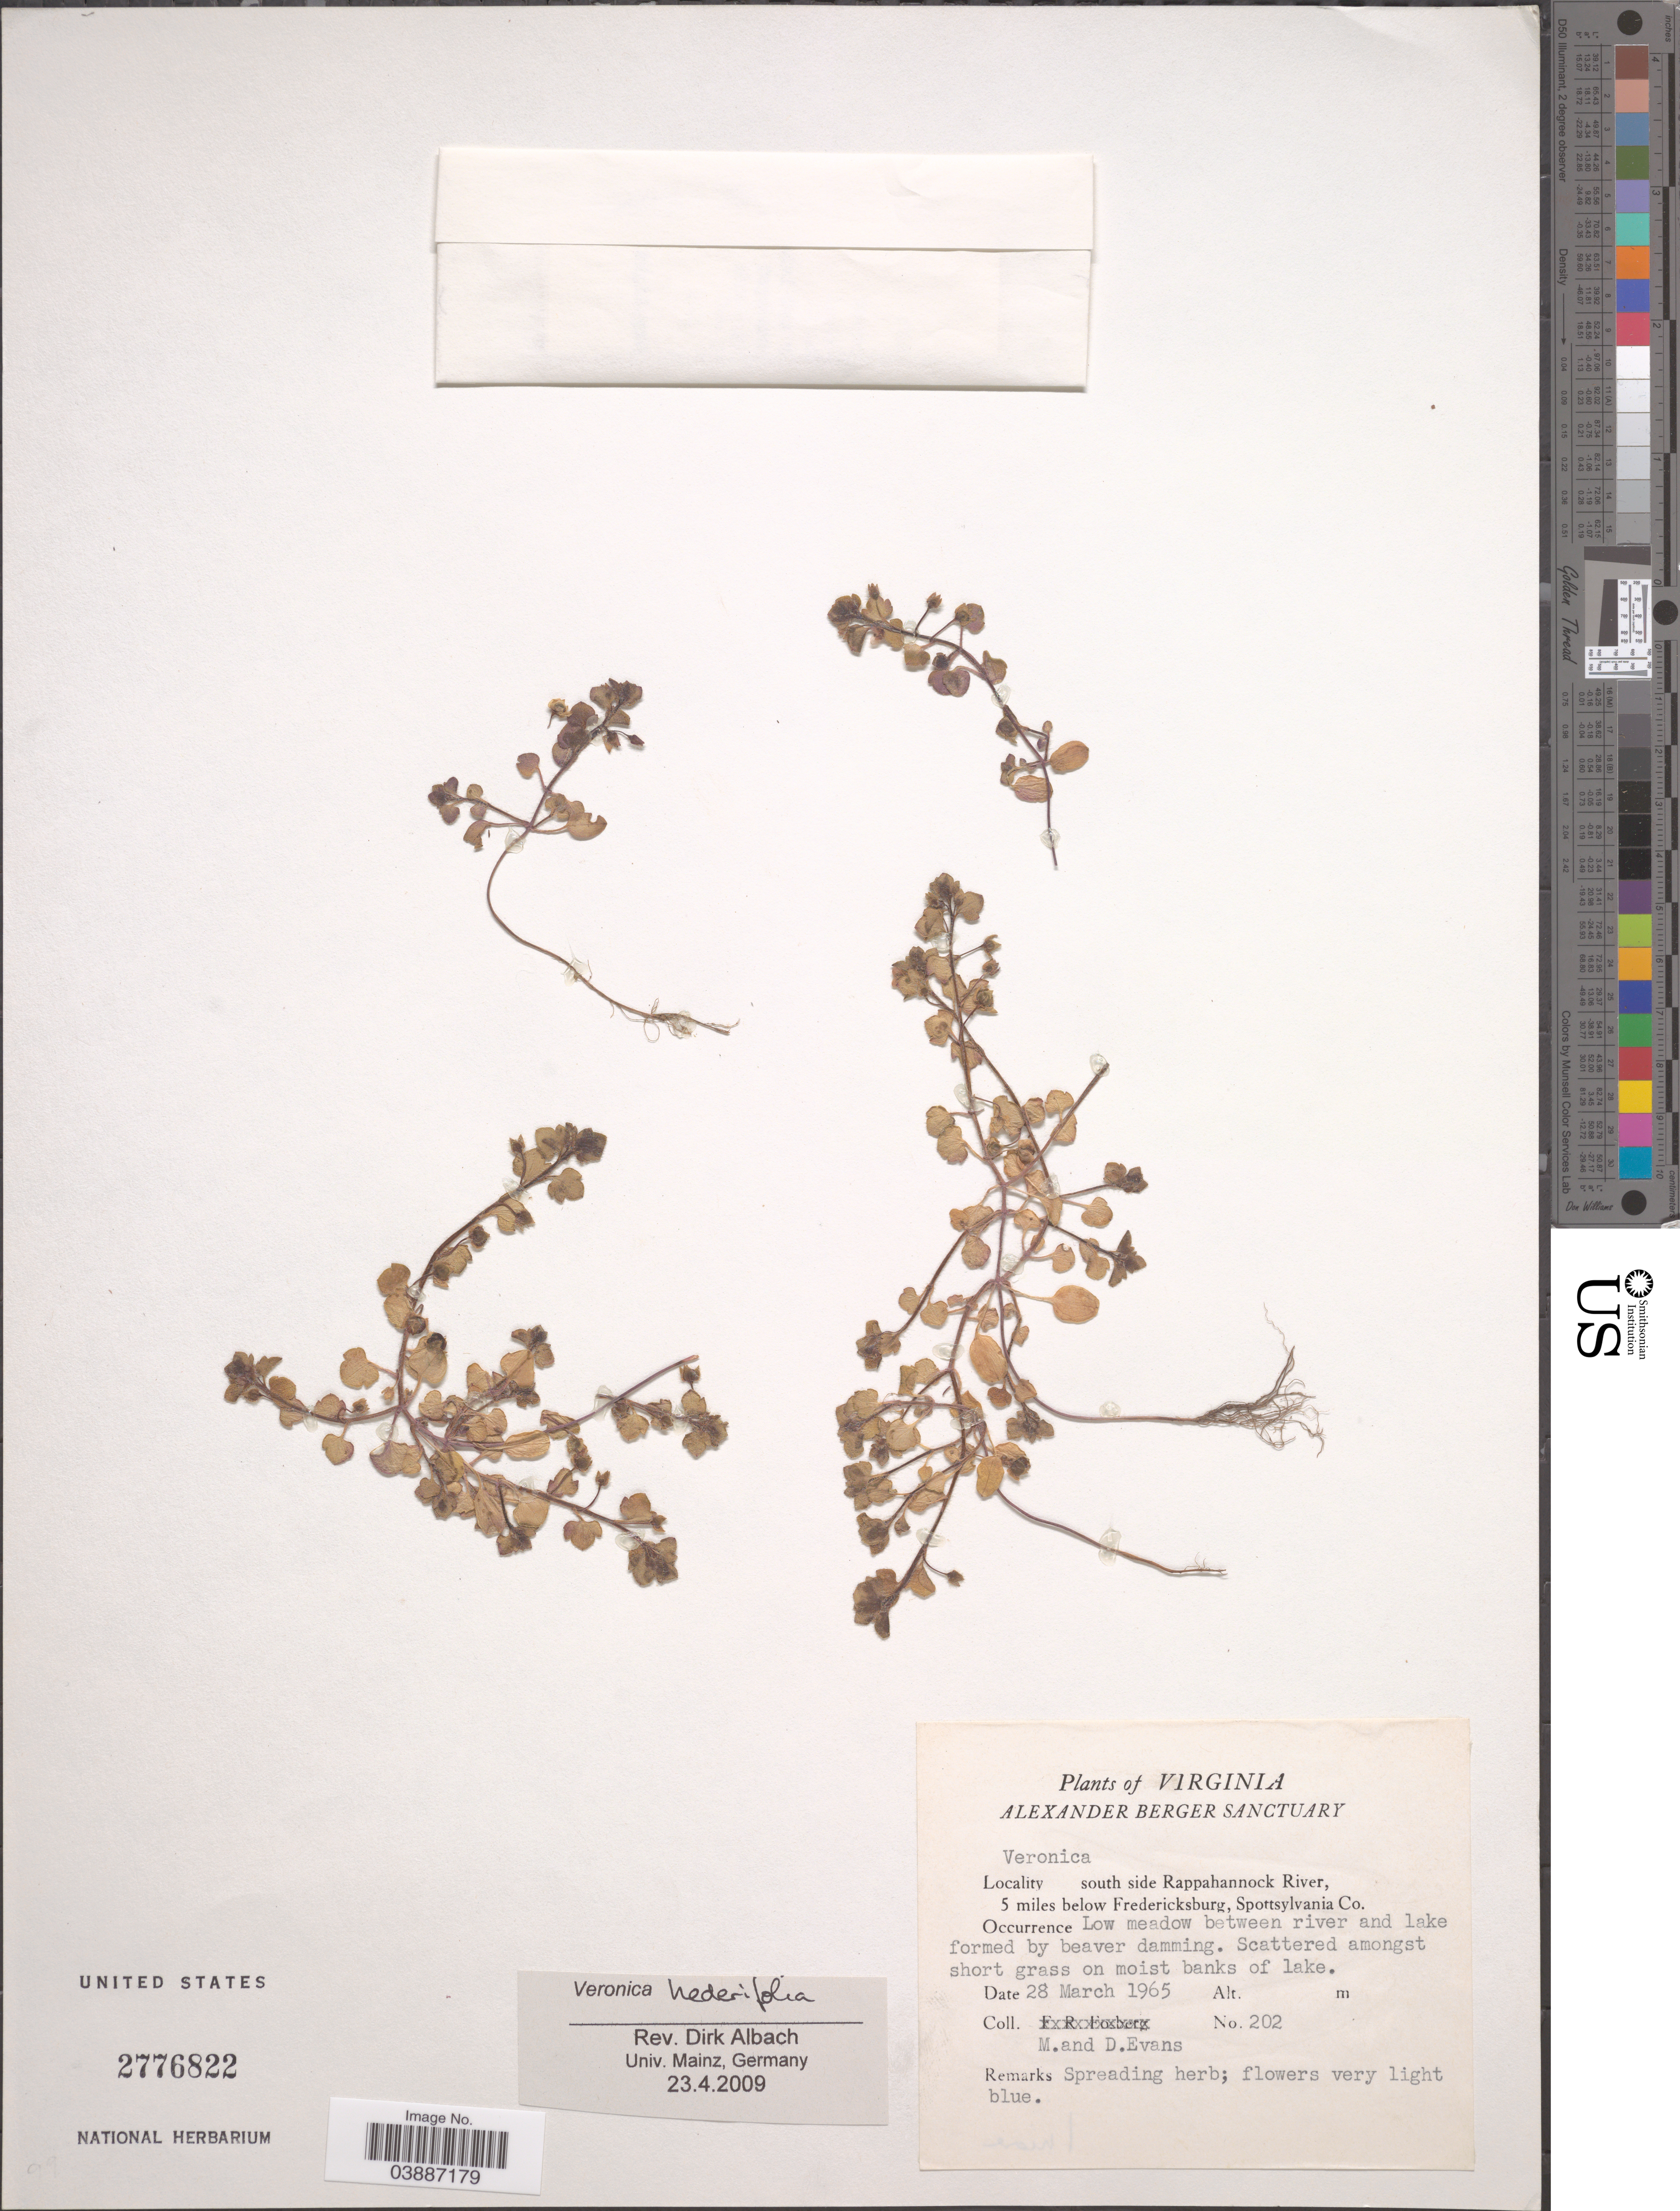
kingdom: Plantae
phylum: Tracheophyta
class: Magnoliopsida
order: Lamiales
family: Plantaginaceae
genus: Veronica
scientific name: Veronica hederifolia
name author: L.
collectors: M. Evans & D. Evans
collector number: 202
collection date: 1965-03-28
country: United States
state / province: Virginia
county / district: Spotsylvania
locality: Alexander Berger Sanctuary. South side Rappahannock River, 5 miles below Fredericksburg.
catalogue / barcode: US 2776822